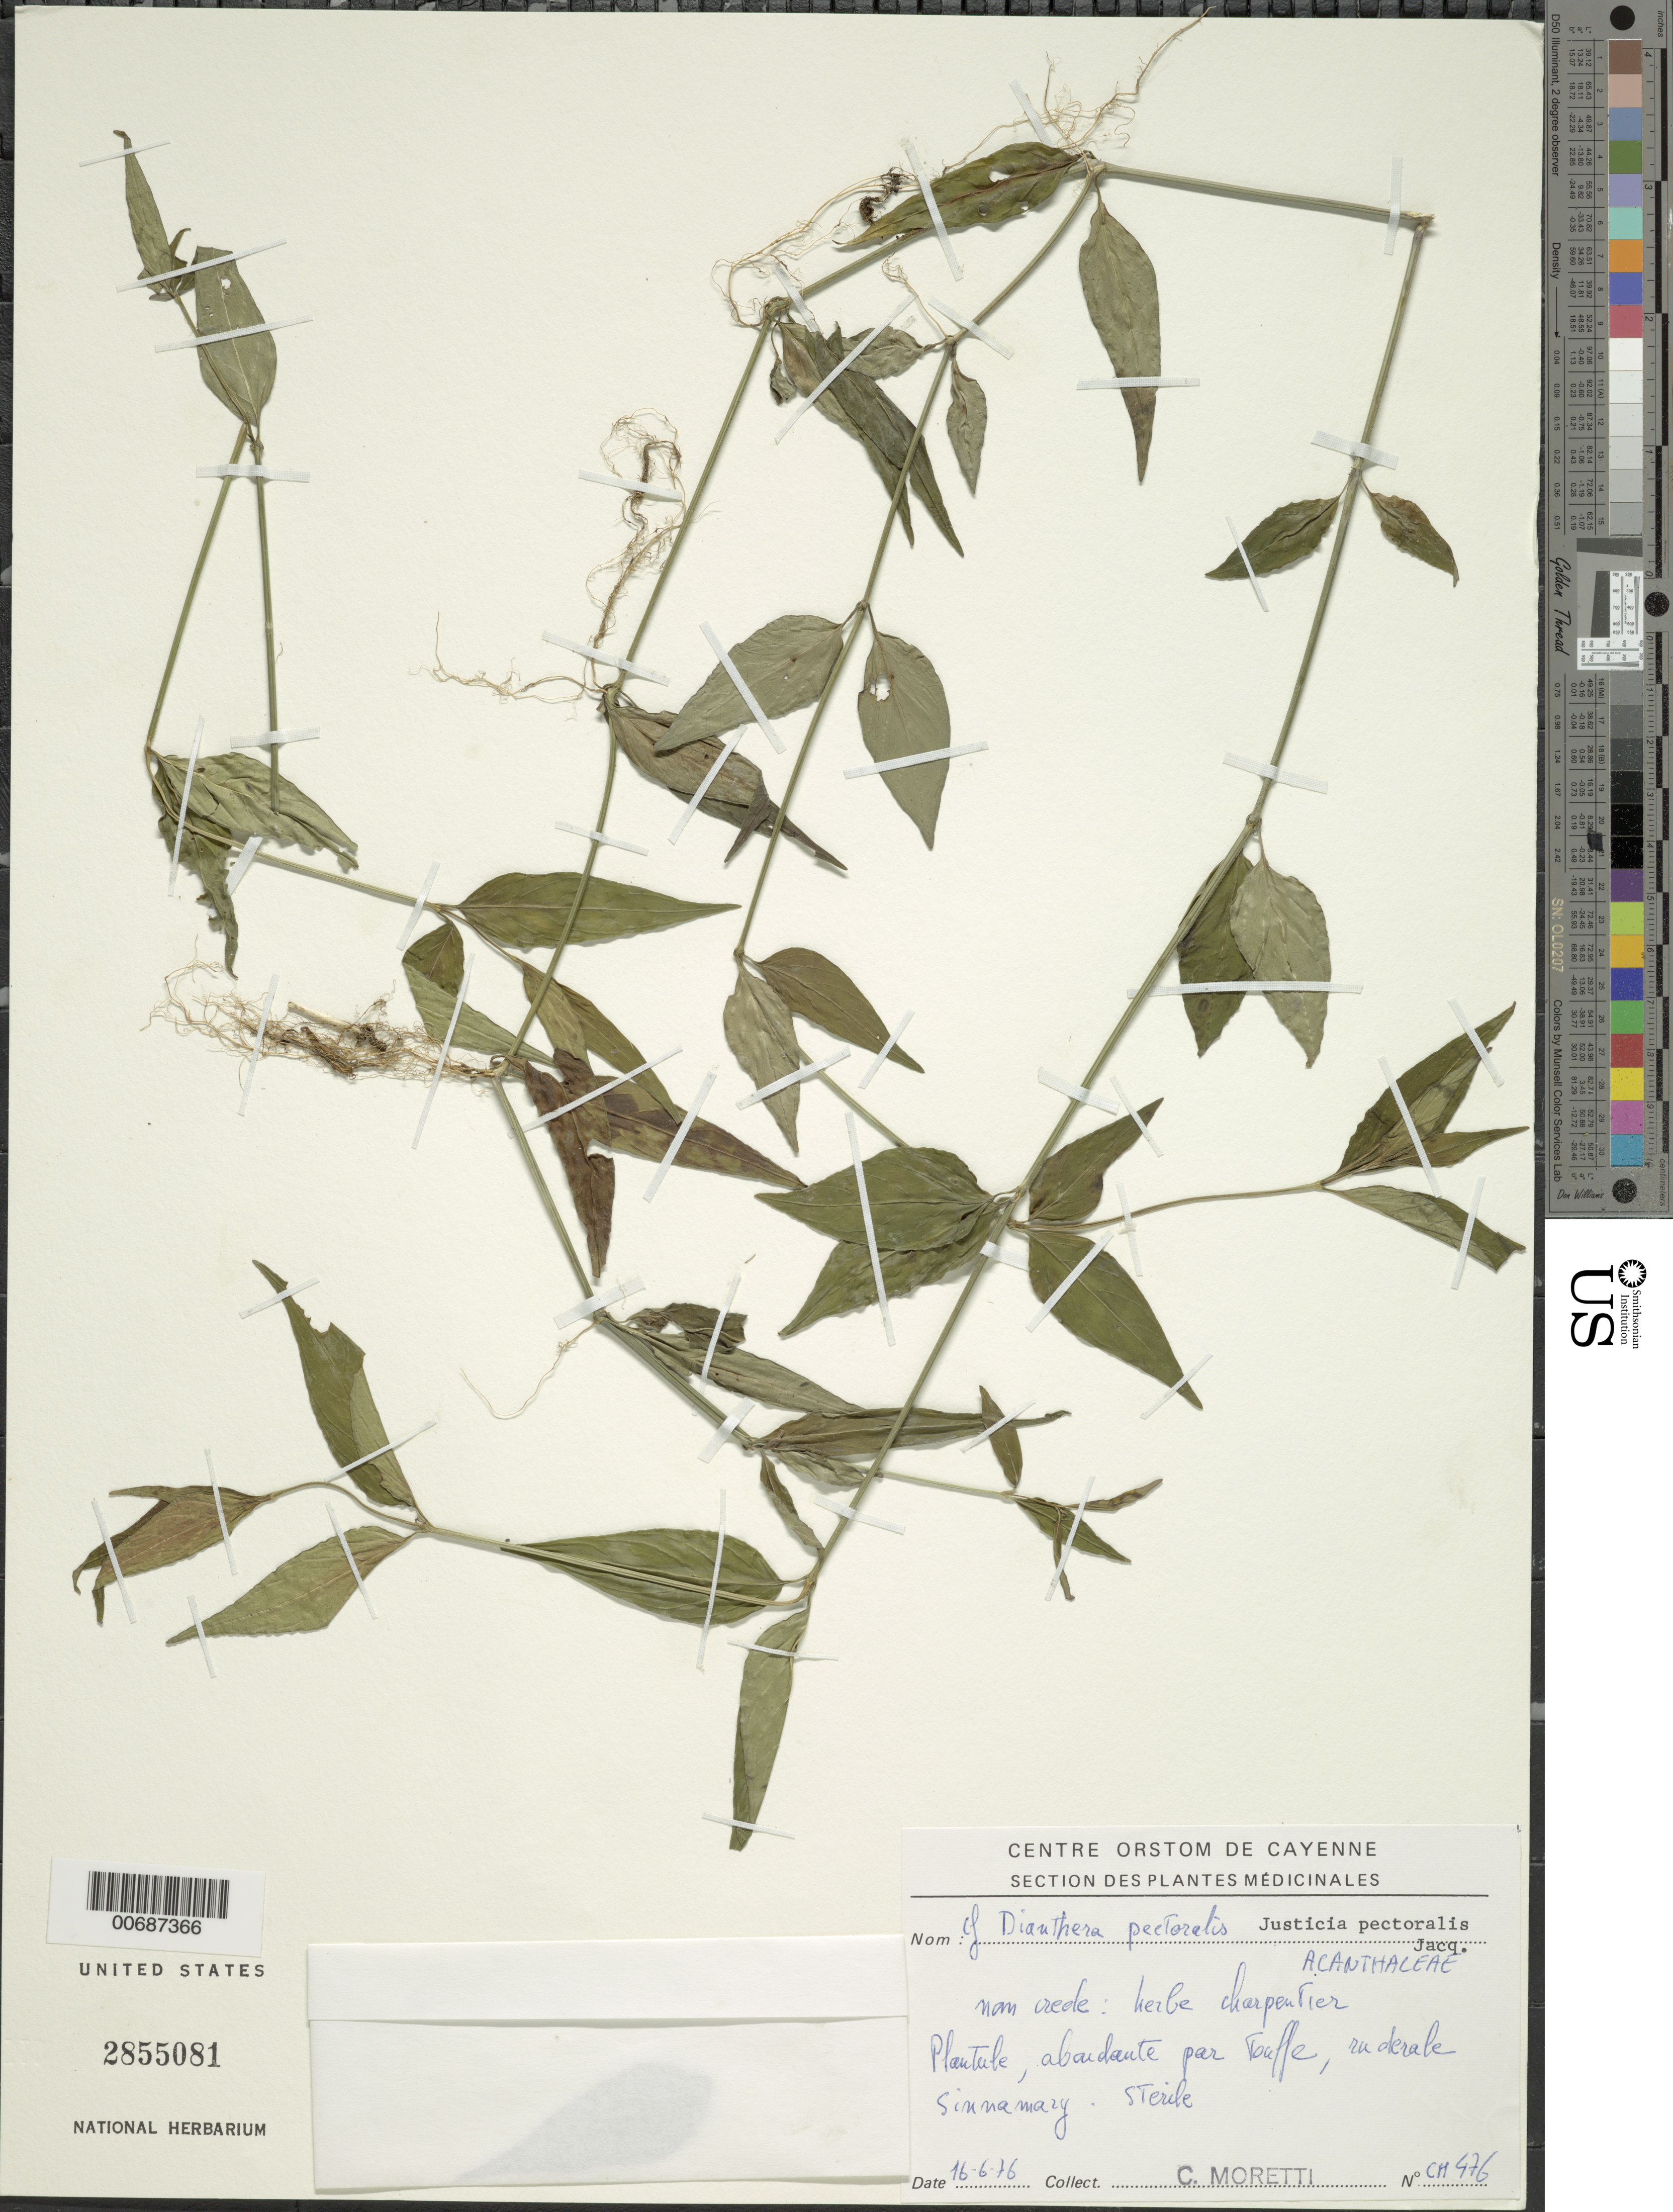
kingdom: Plantae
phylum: Tracheophyta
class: Magnoliopsida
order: Lamiales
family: Acanthaceae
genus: Justicia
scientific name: Justicia pectoralis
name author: Jacq.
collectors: C. Moretti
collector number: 486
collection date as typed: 16-Jun-76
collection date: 1976-06-16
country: French Guiana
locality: Sinnamary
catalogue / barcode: US 2855081